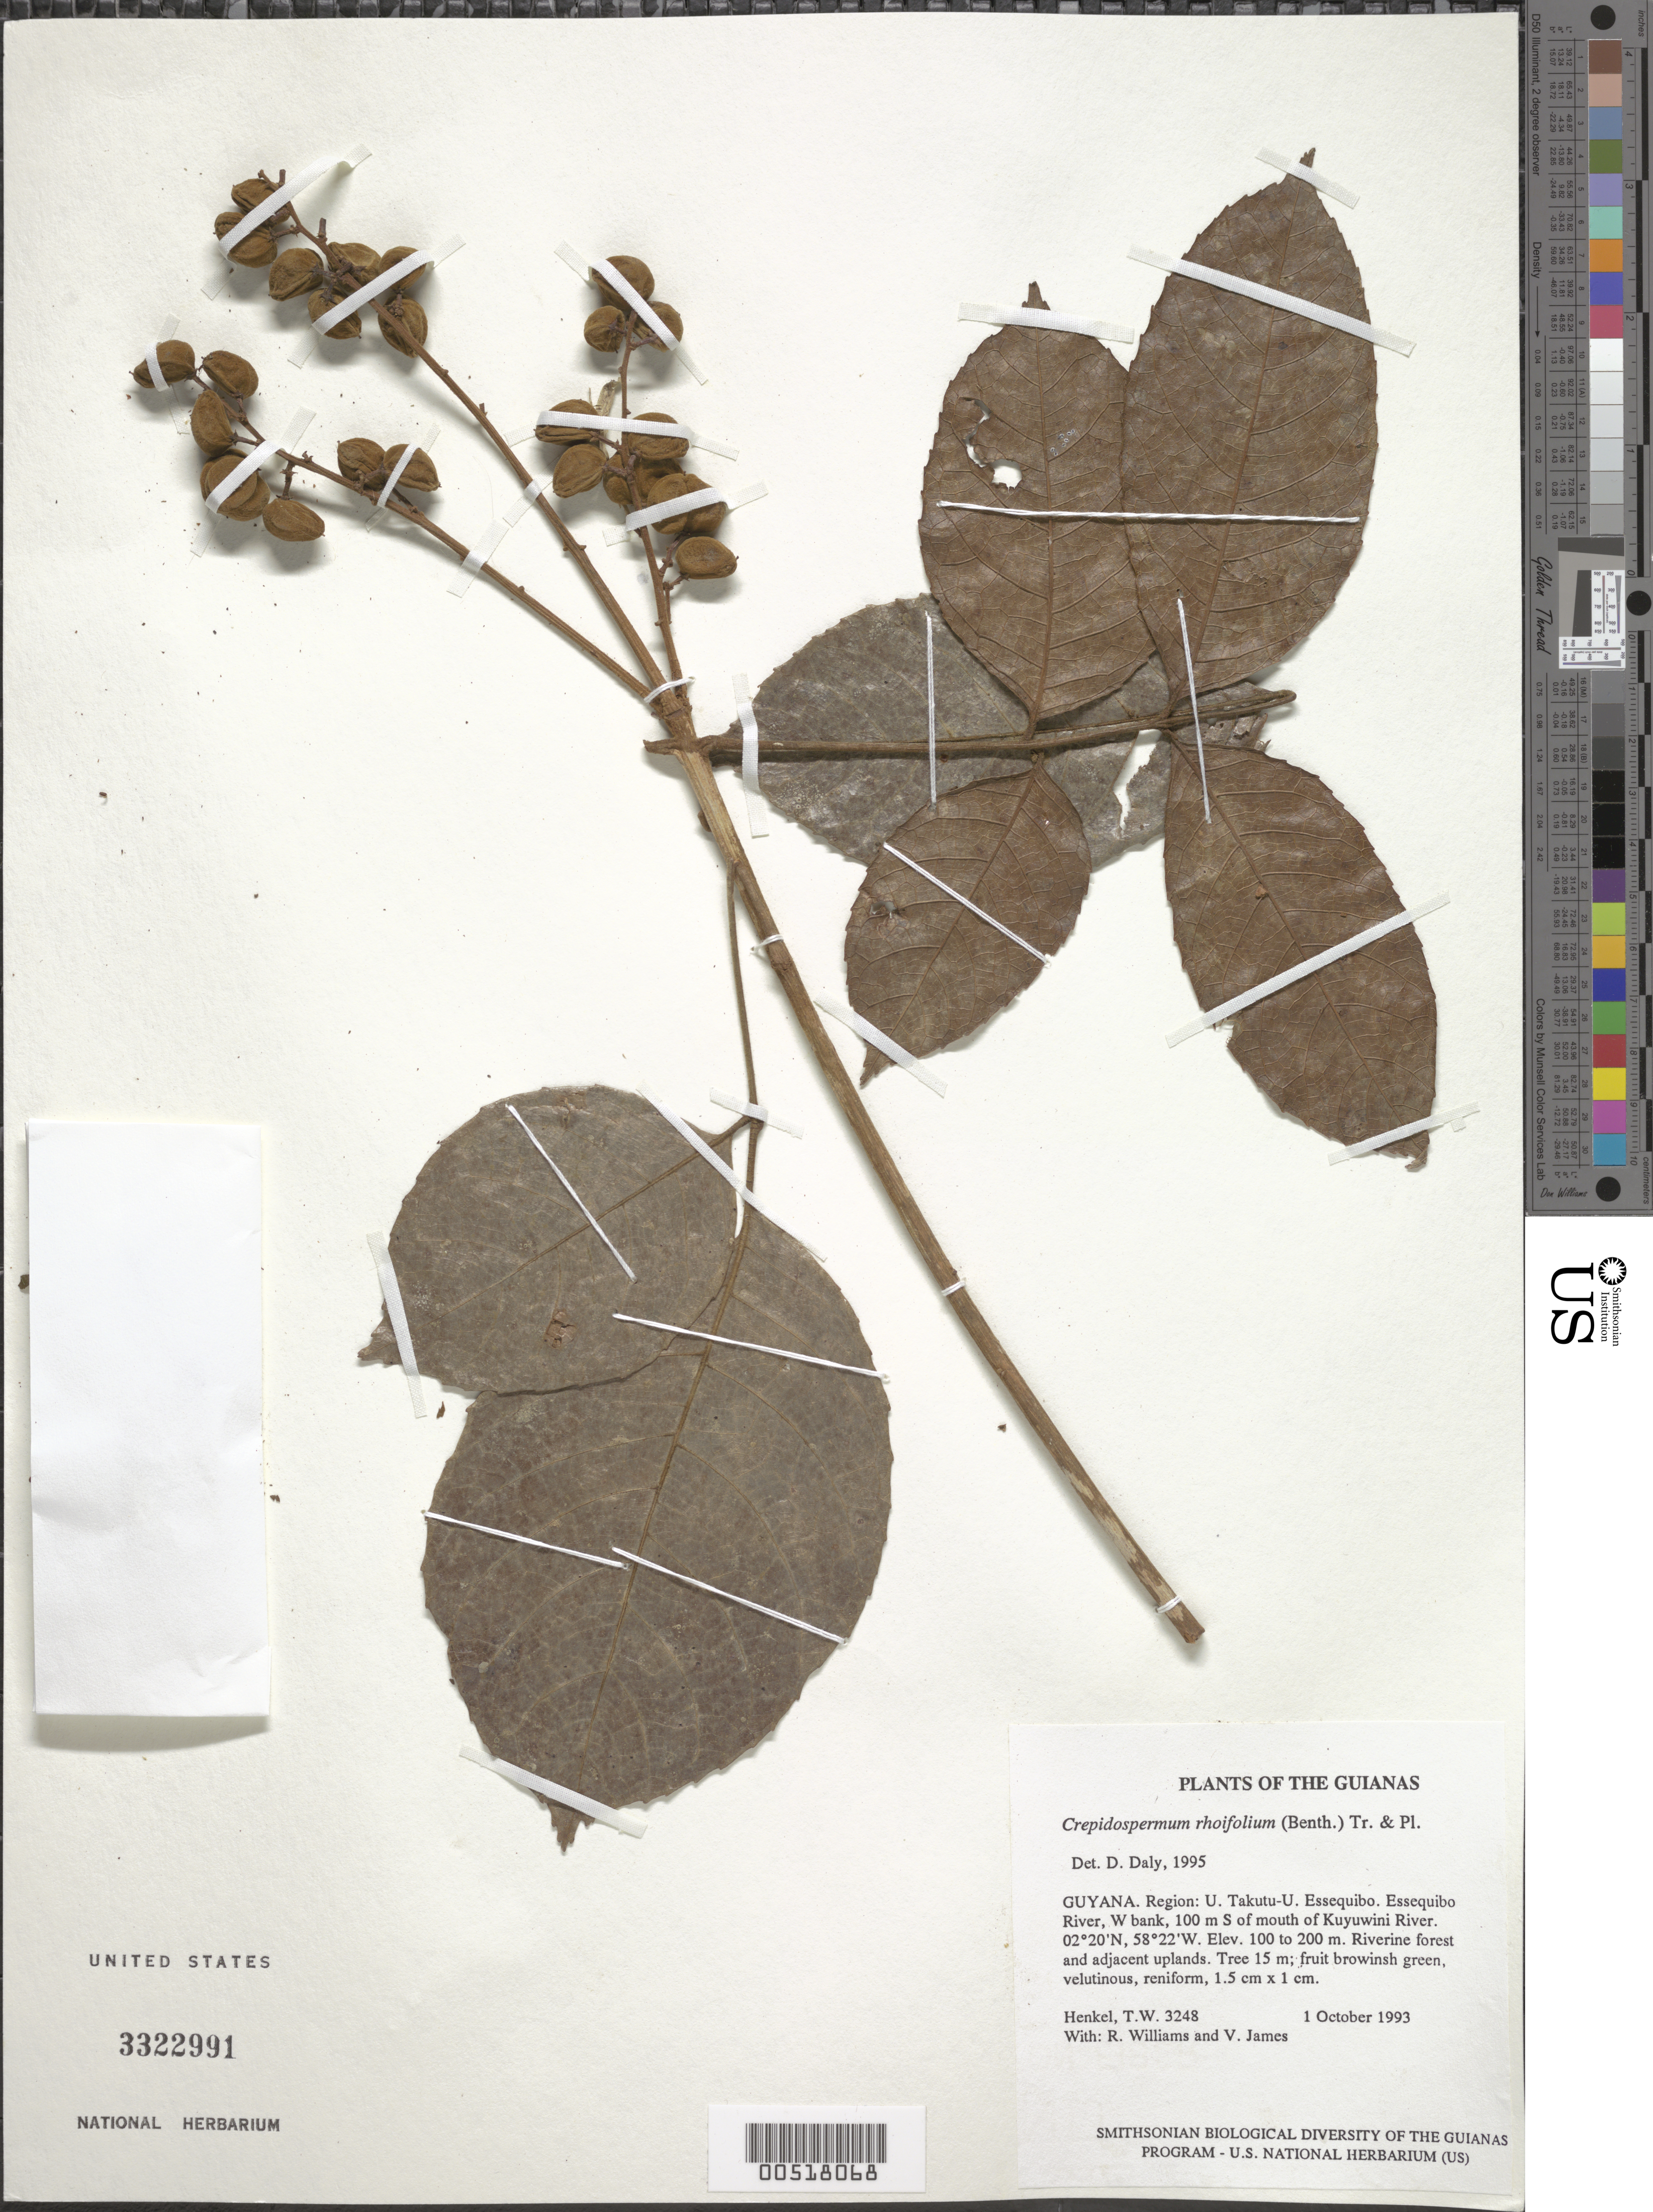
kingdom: Plantae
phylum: Tracheophyta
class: Magnoliopsida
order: Sapindales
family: Burseraceae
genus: Protium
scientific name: Protium rhoifolium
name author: (Benth.) Byng & Christenh.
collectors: T. Henkel, R. Williams & V. James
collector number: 3248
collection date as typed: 1 October 1993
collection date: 1993-10-01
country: Guyana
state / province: U. Takutu-U. Essequibo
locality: Essequibo River, W bank, 100 m S of mouth of Kuyuwini River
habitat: Riverine forest and adjacent uplands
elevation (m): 100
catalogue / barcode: US 3322991